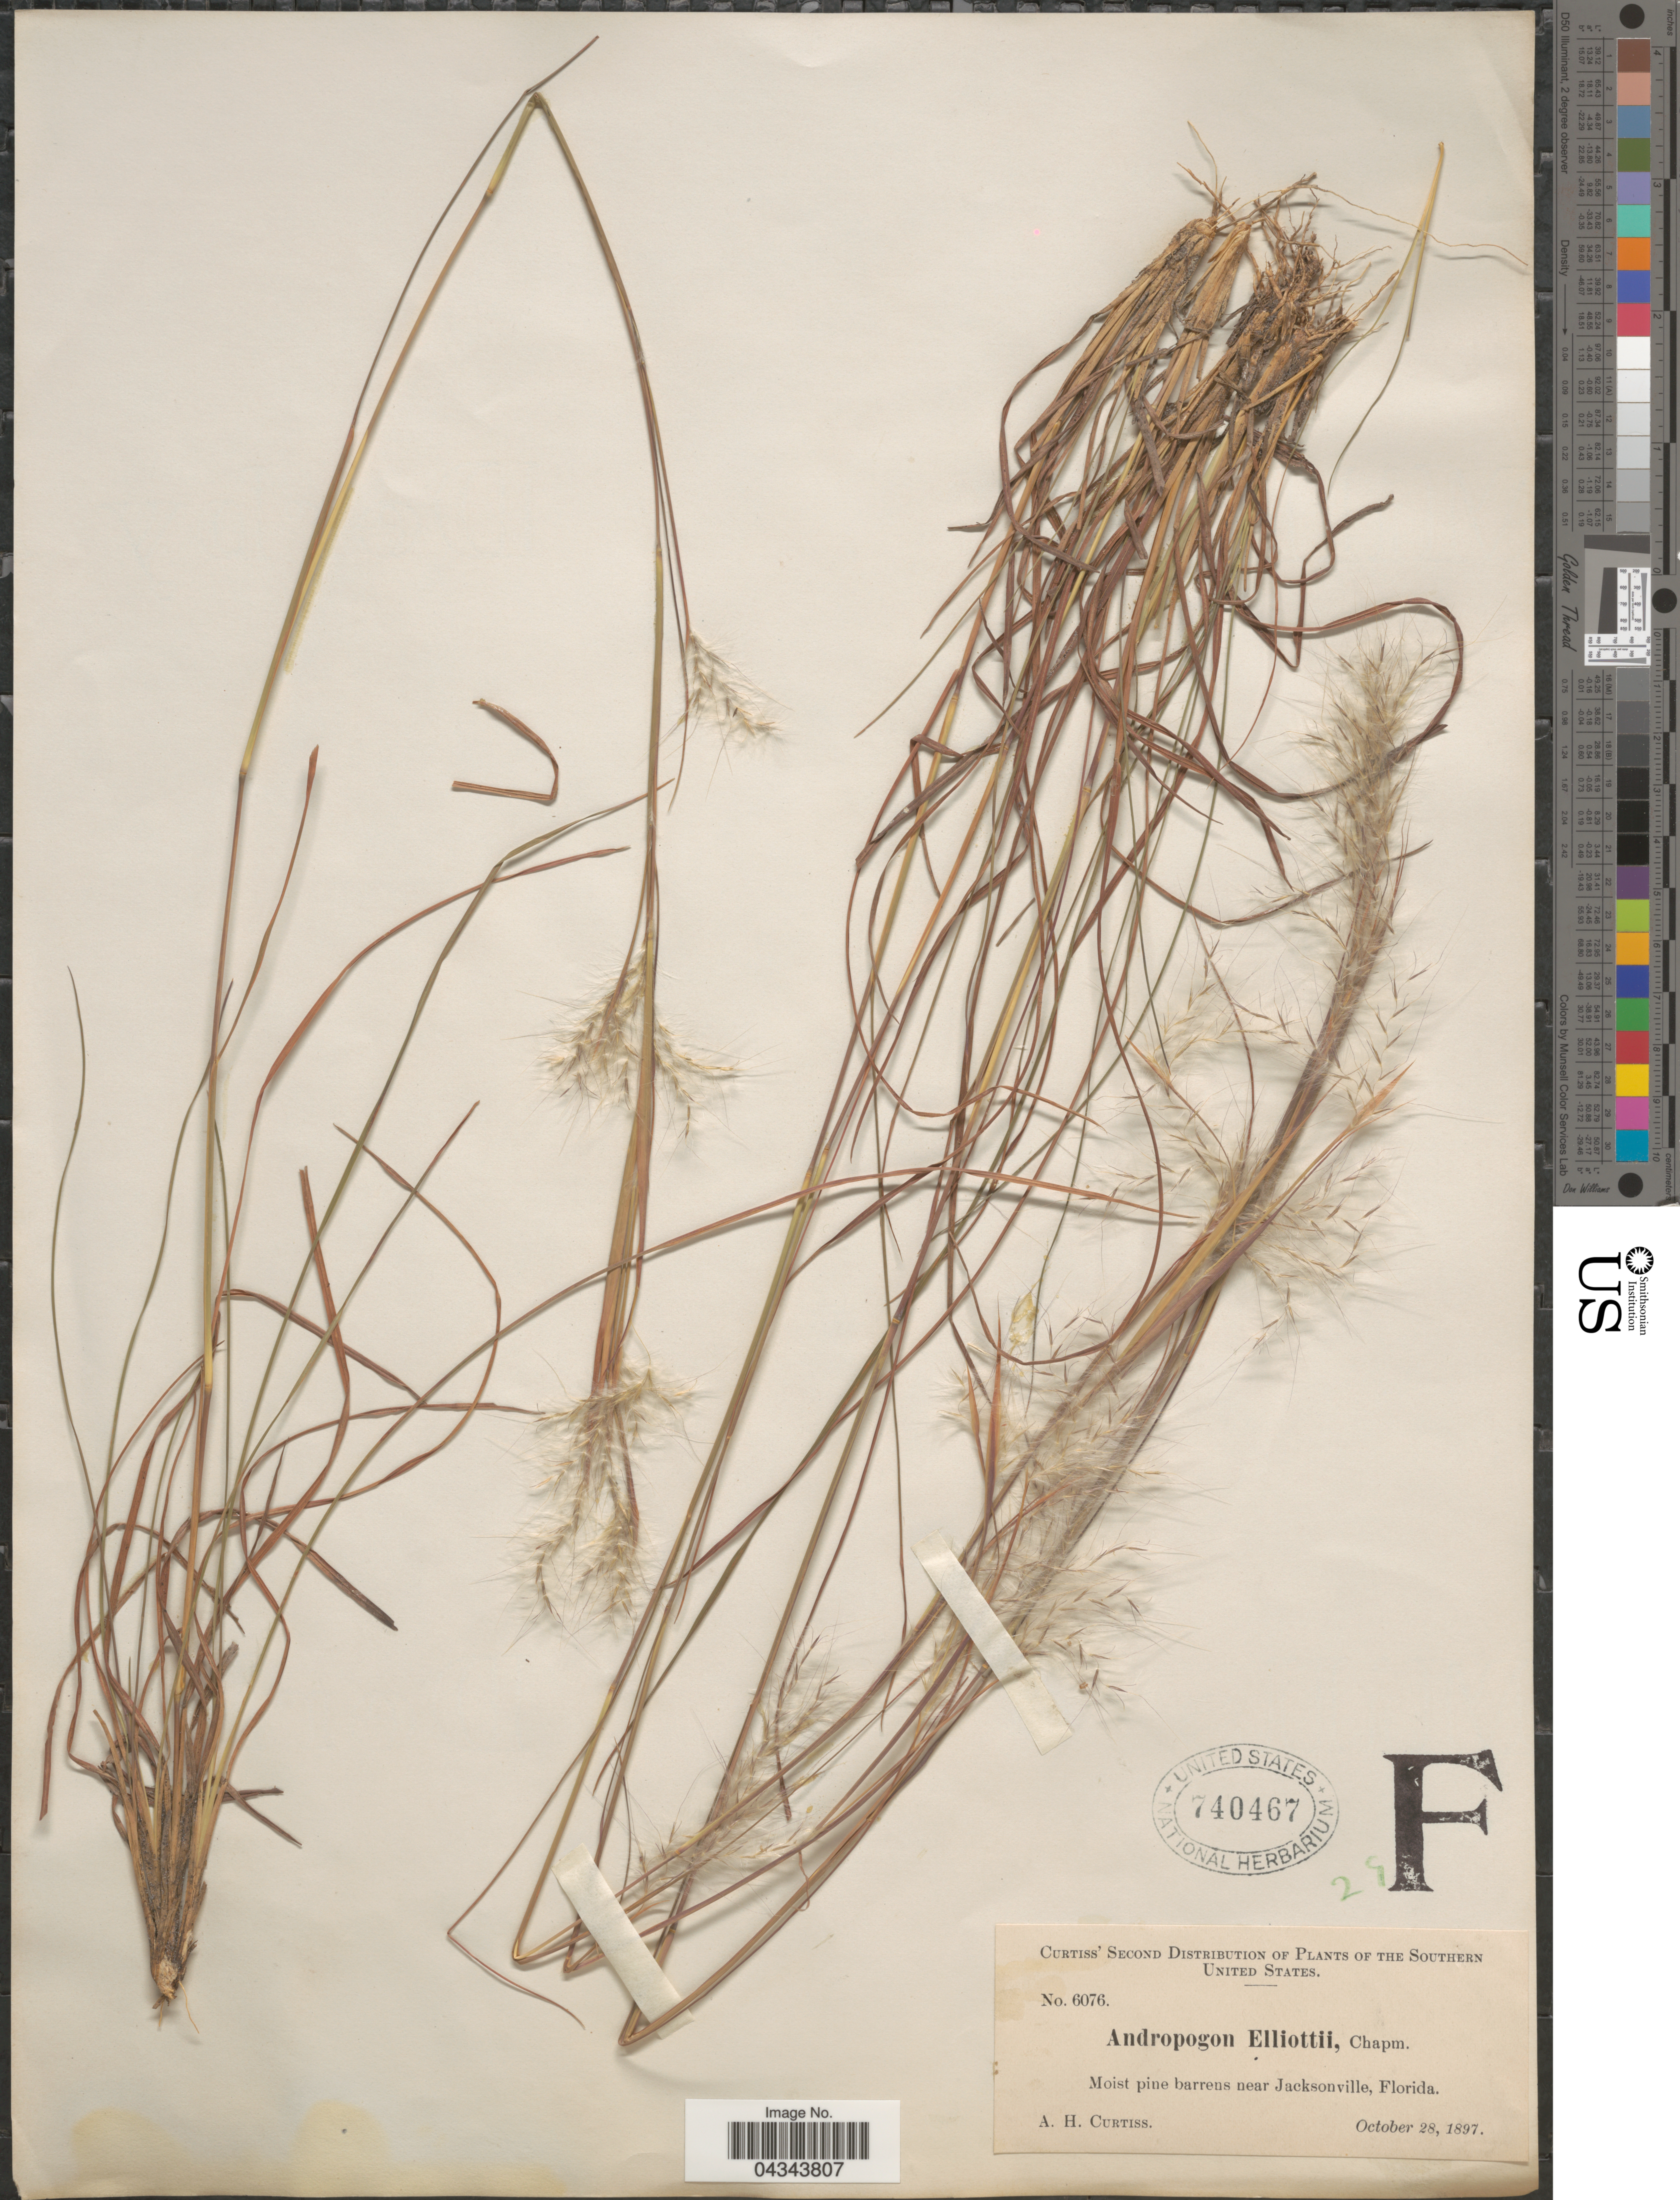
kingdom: Plantae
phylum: Tracheophyta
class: Liliopsida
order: Poales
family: Poaceae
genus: Andropogon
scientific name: Andropogon ternarius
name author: Michx.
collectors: A. H. Curtiss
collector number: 6076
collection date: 1897-10-28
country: United States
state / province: Florida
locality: The Southern United States. Near Jacksonville.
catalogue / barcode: US 740467